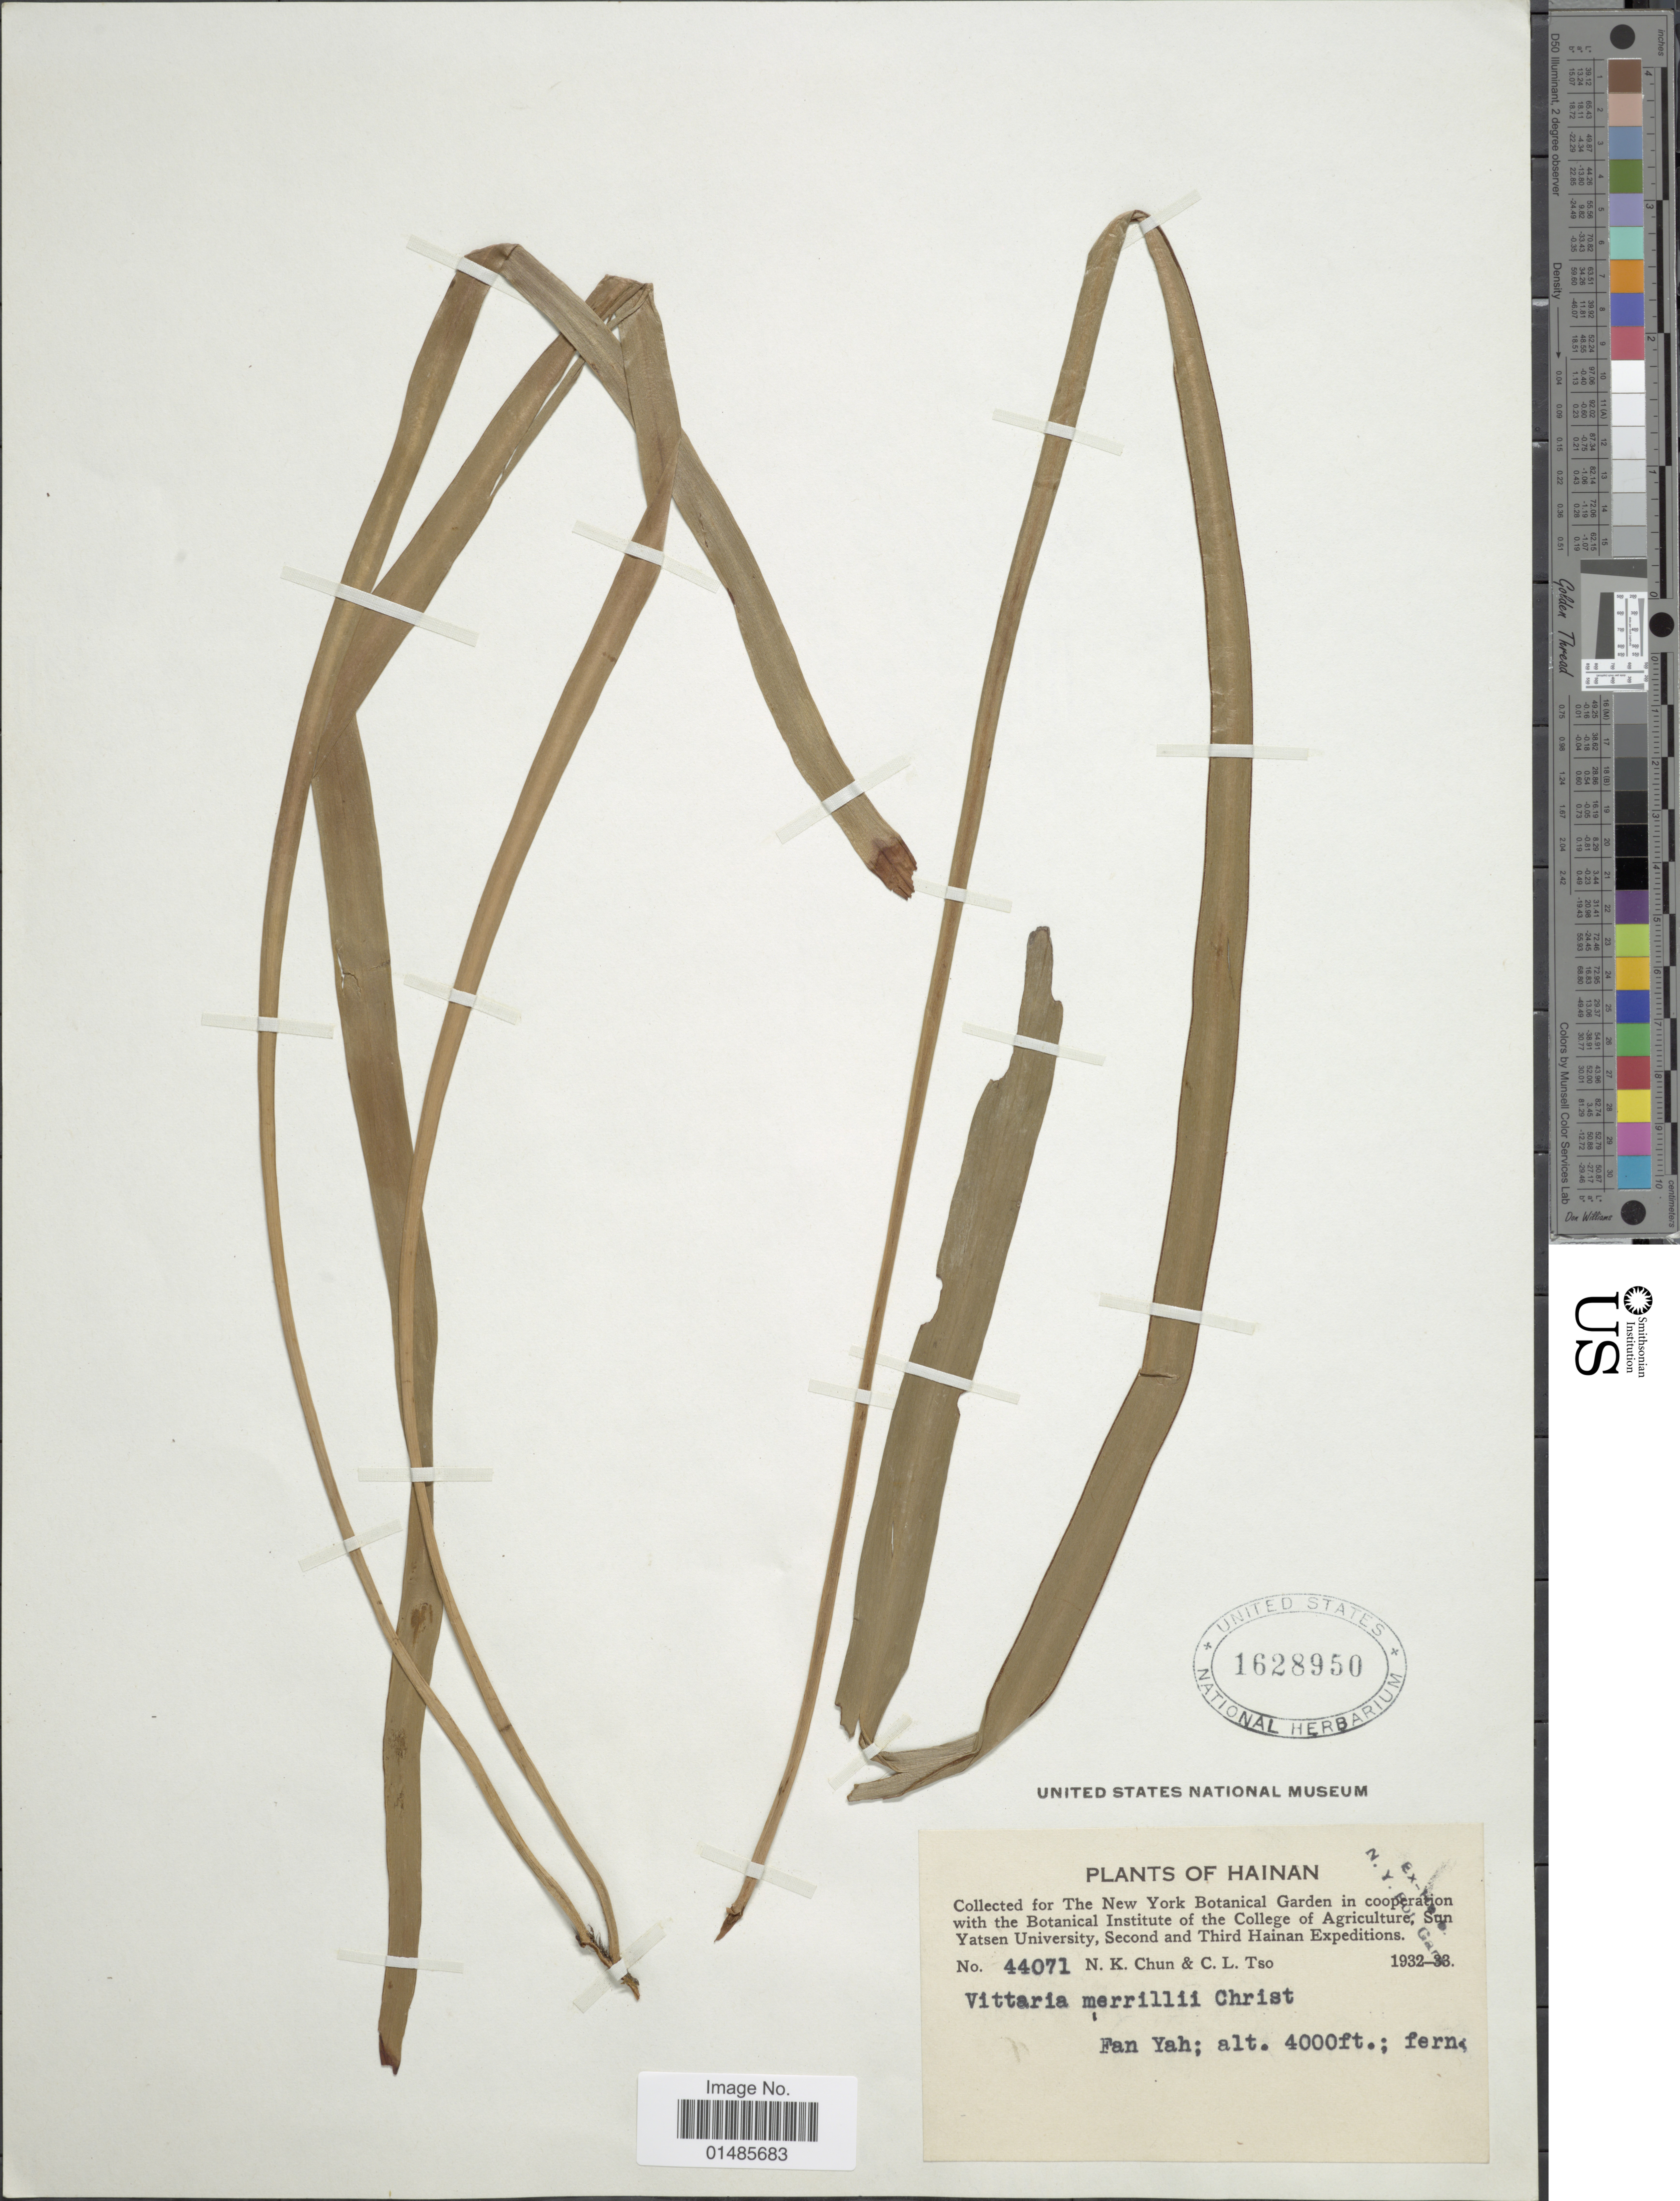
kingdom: Plantae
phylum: Tracheophyta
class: Polypodiopsida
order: Polypodiales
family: Pteridaceae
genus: Haplopteris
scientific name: Haplopteris elongata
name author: (Sw.) Crane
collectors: N. K. Chun & C. Tso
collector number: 44071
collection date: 1932/1933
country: China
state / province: Hainan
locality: Fan Yah.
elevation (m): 1219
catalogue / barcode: US 1628950